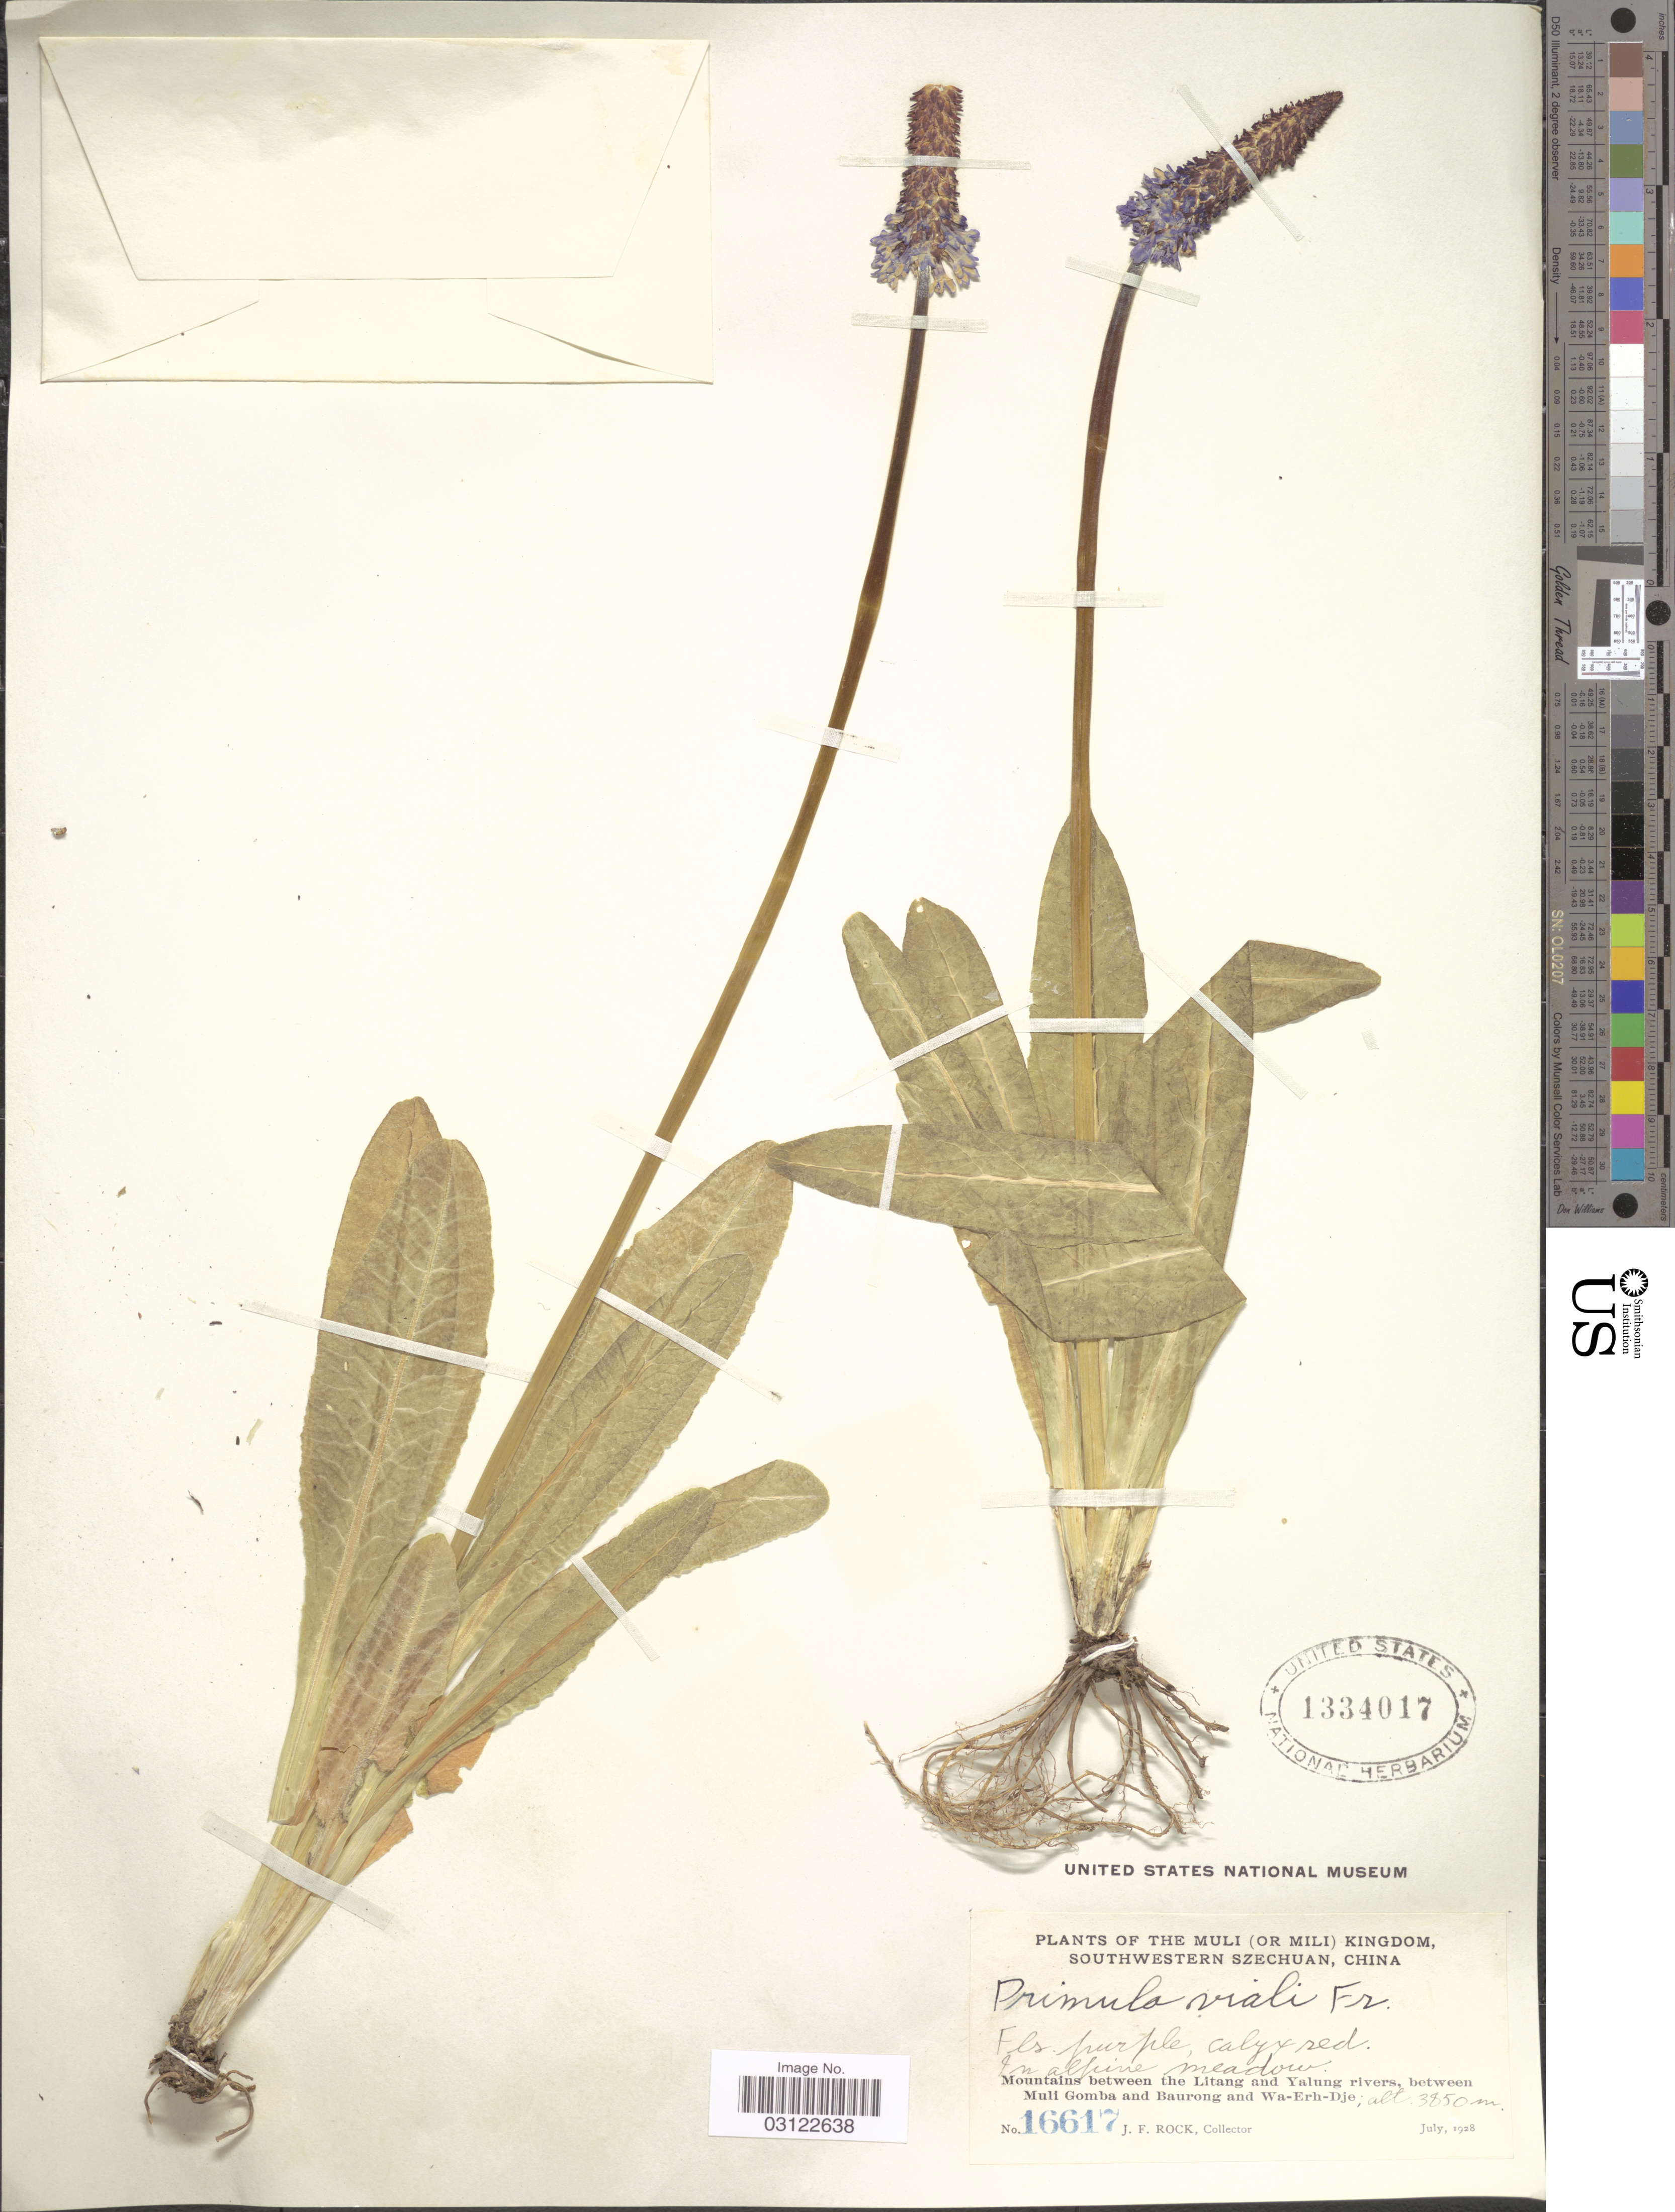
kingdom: Plantae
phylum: Tracheophyta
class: Magnoliopsida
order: Ericales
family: Primulaceae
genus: Primula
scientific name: Primula vialii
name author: Delavay ex Franch.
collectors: J. Rock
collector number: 16617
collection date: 1928-07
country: China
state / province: Sichuan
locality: The Muli (or Mili) Kingdom, Southwestern Szechuan. In alpine meadows. Mountains between the Litang and Yalung rivers, between Muli Gomba and Baurong and Wa-Erh-Dje.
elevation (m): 3850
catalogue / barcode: US 1334017